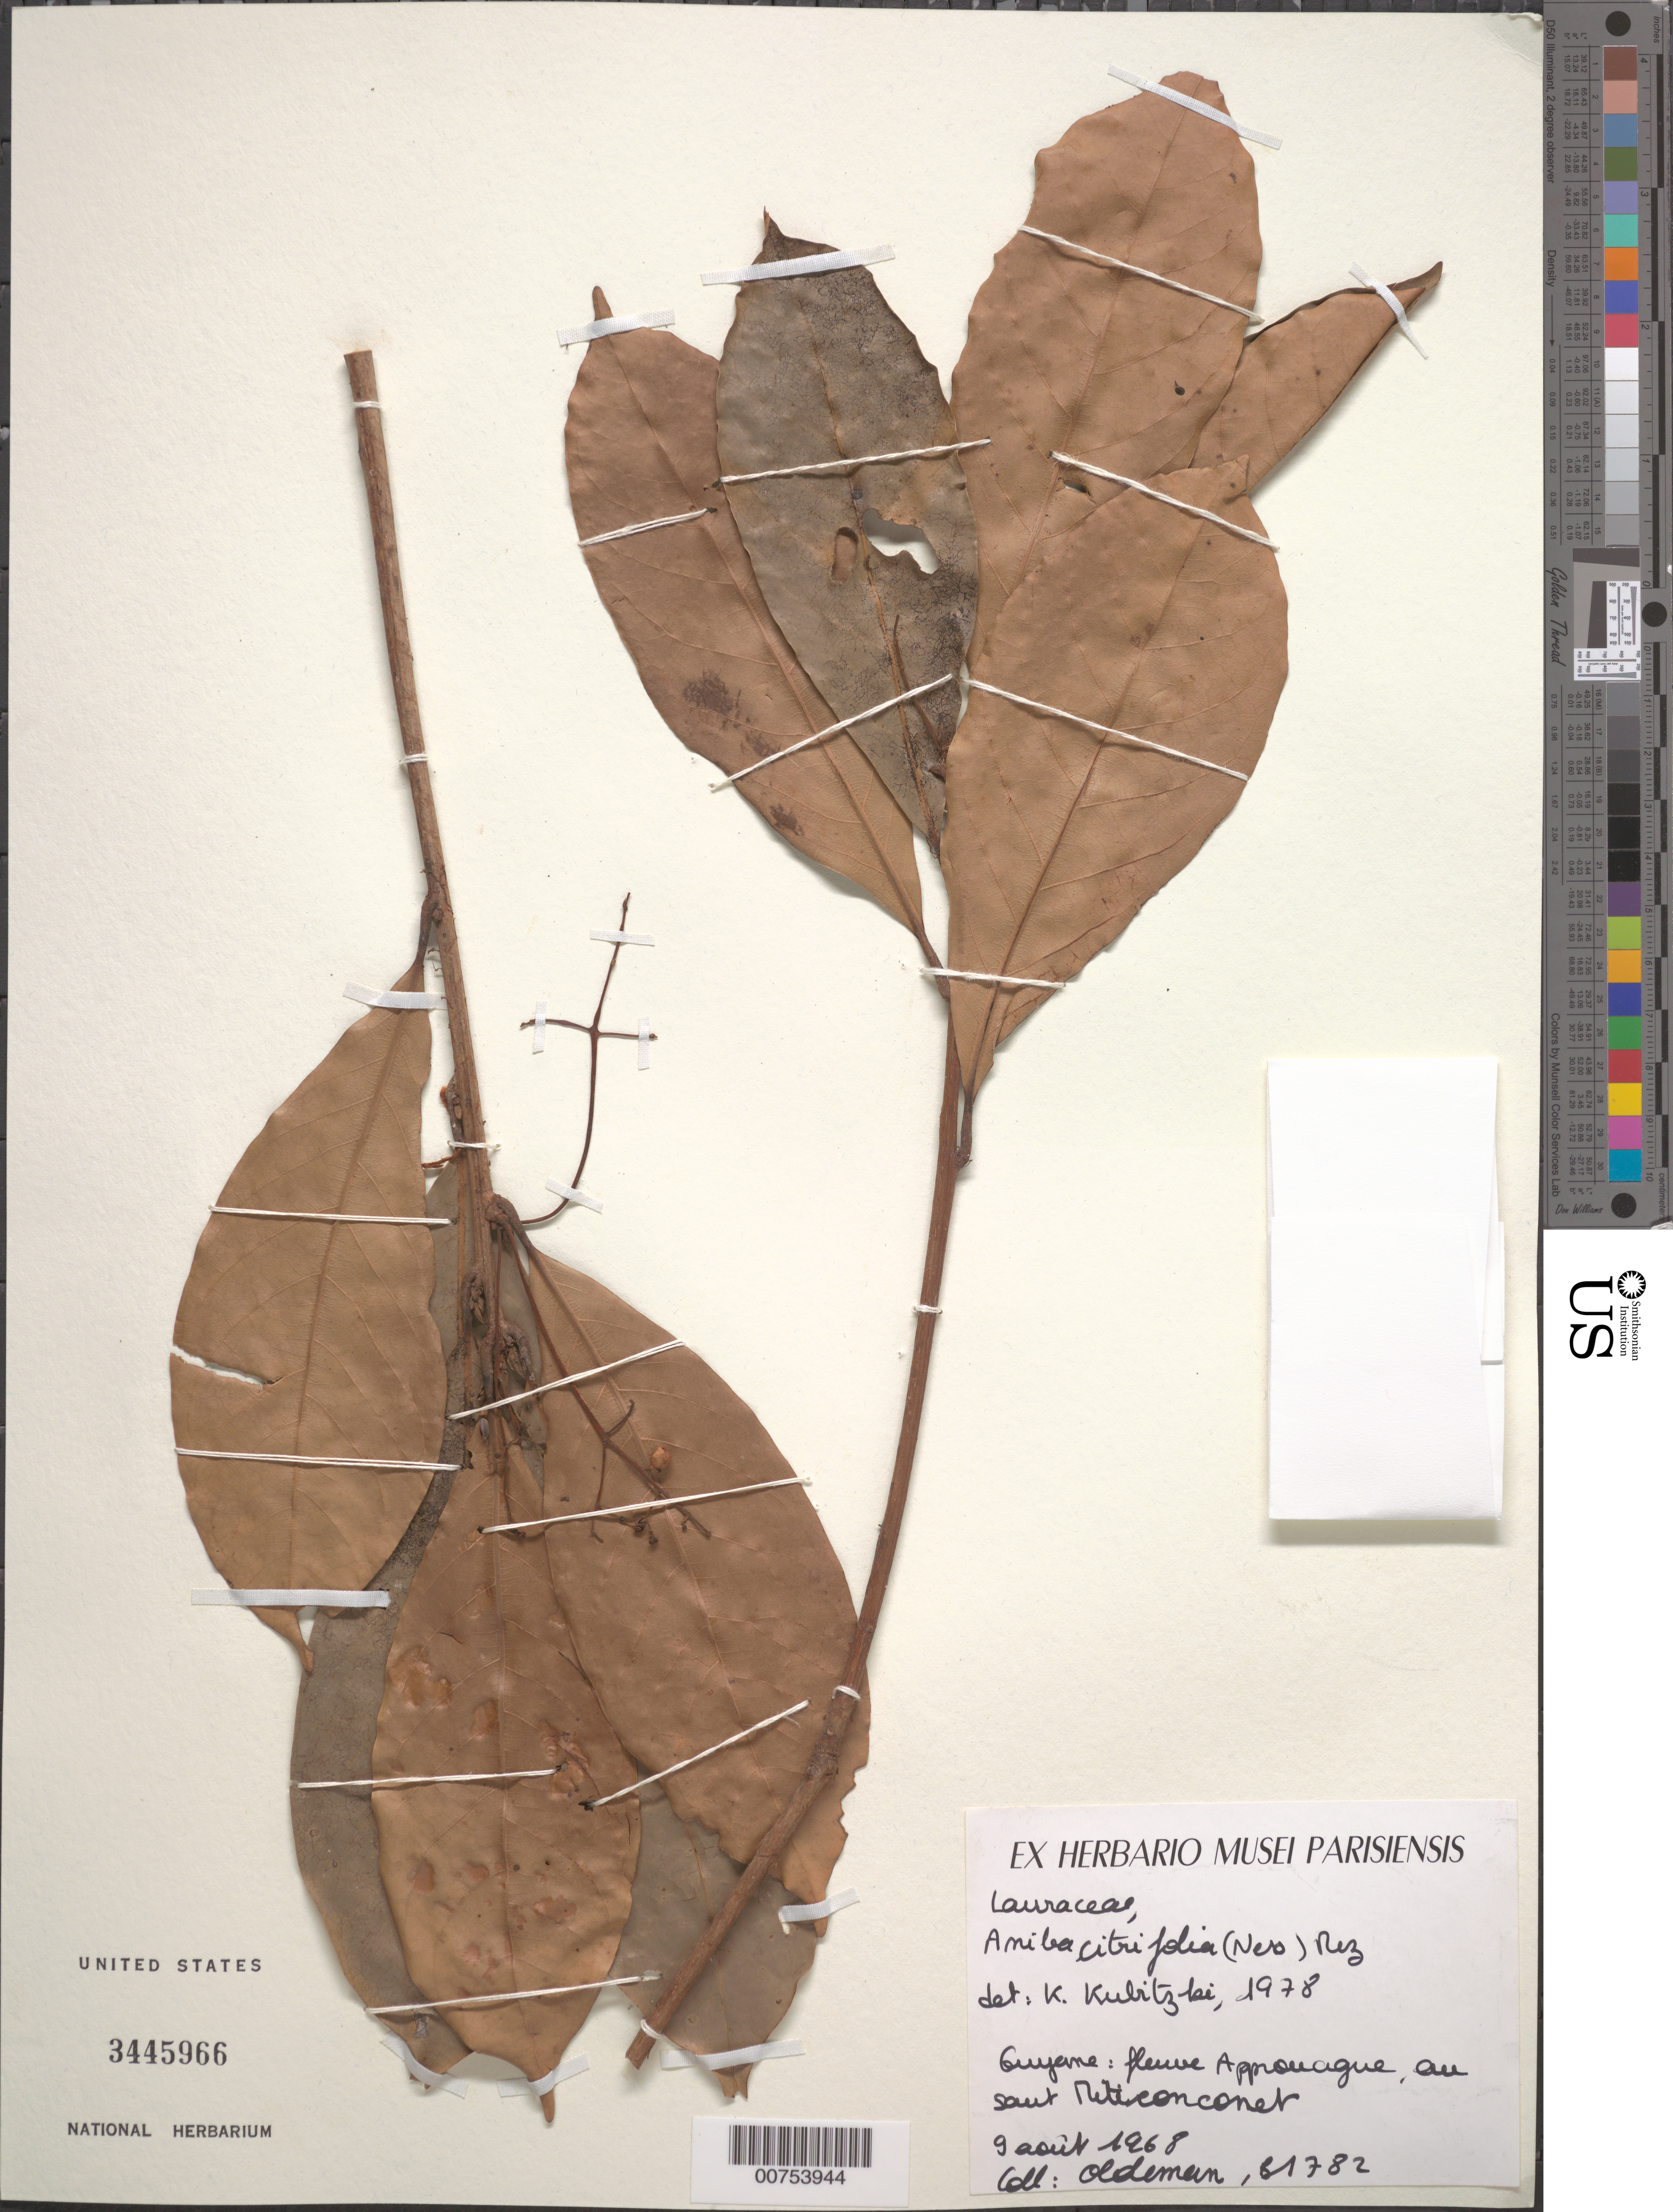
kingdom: Plantae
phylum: Tracheophyta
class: Magnoliopsida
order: Laurales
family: Lauraceae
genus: Aniba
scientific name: Aniba citrifolia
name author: (Nees) Mez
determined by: Kubitzki, Klaus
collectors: R. Oldeman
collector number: B 1782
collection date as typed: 9-Aug-68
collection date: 1968-08-09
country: French Guiana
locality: Approuague R., Saut Miticonconet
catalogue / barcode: US 3445966